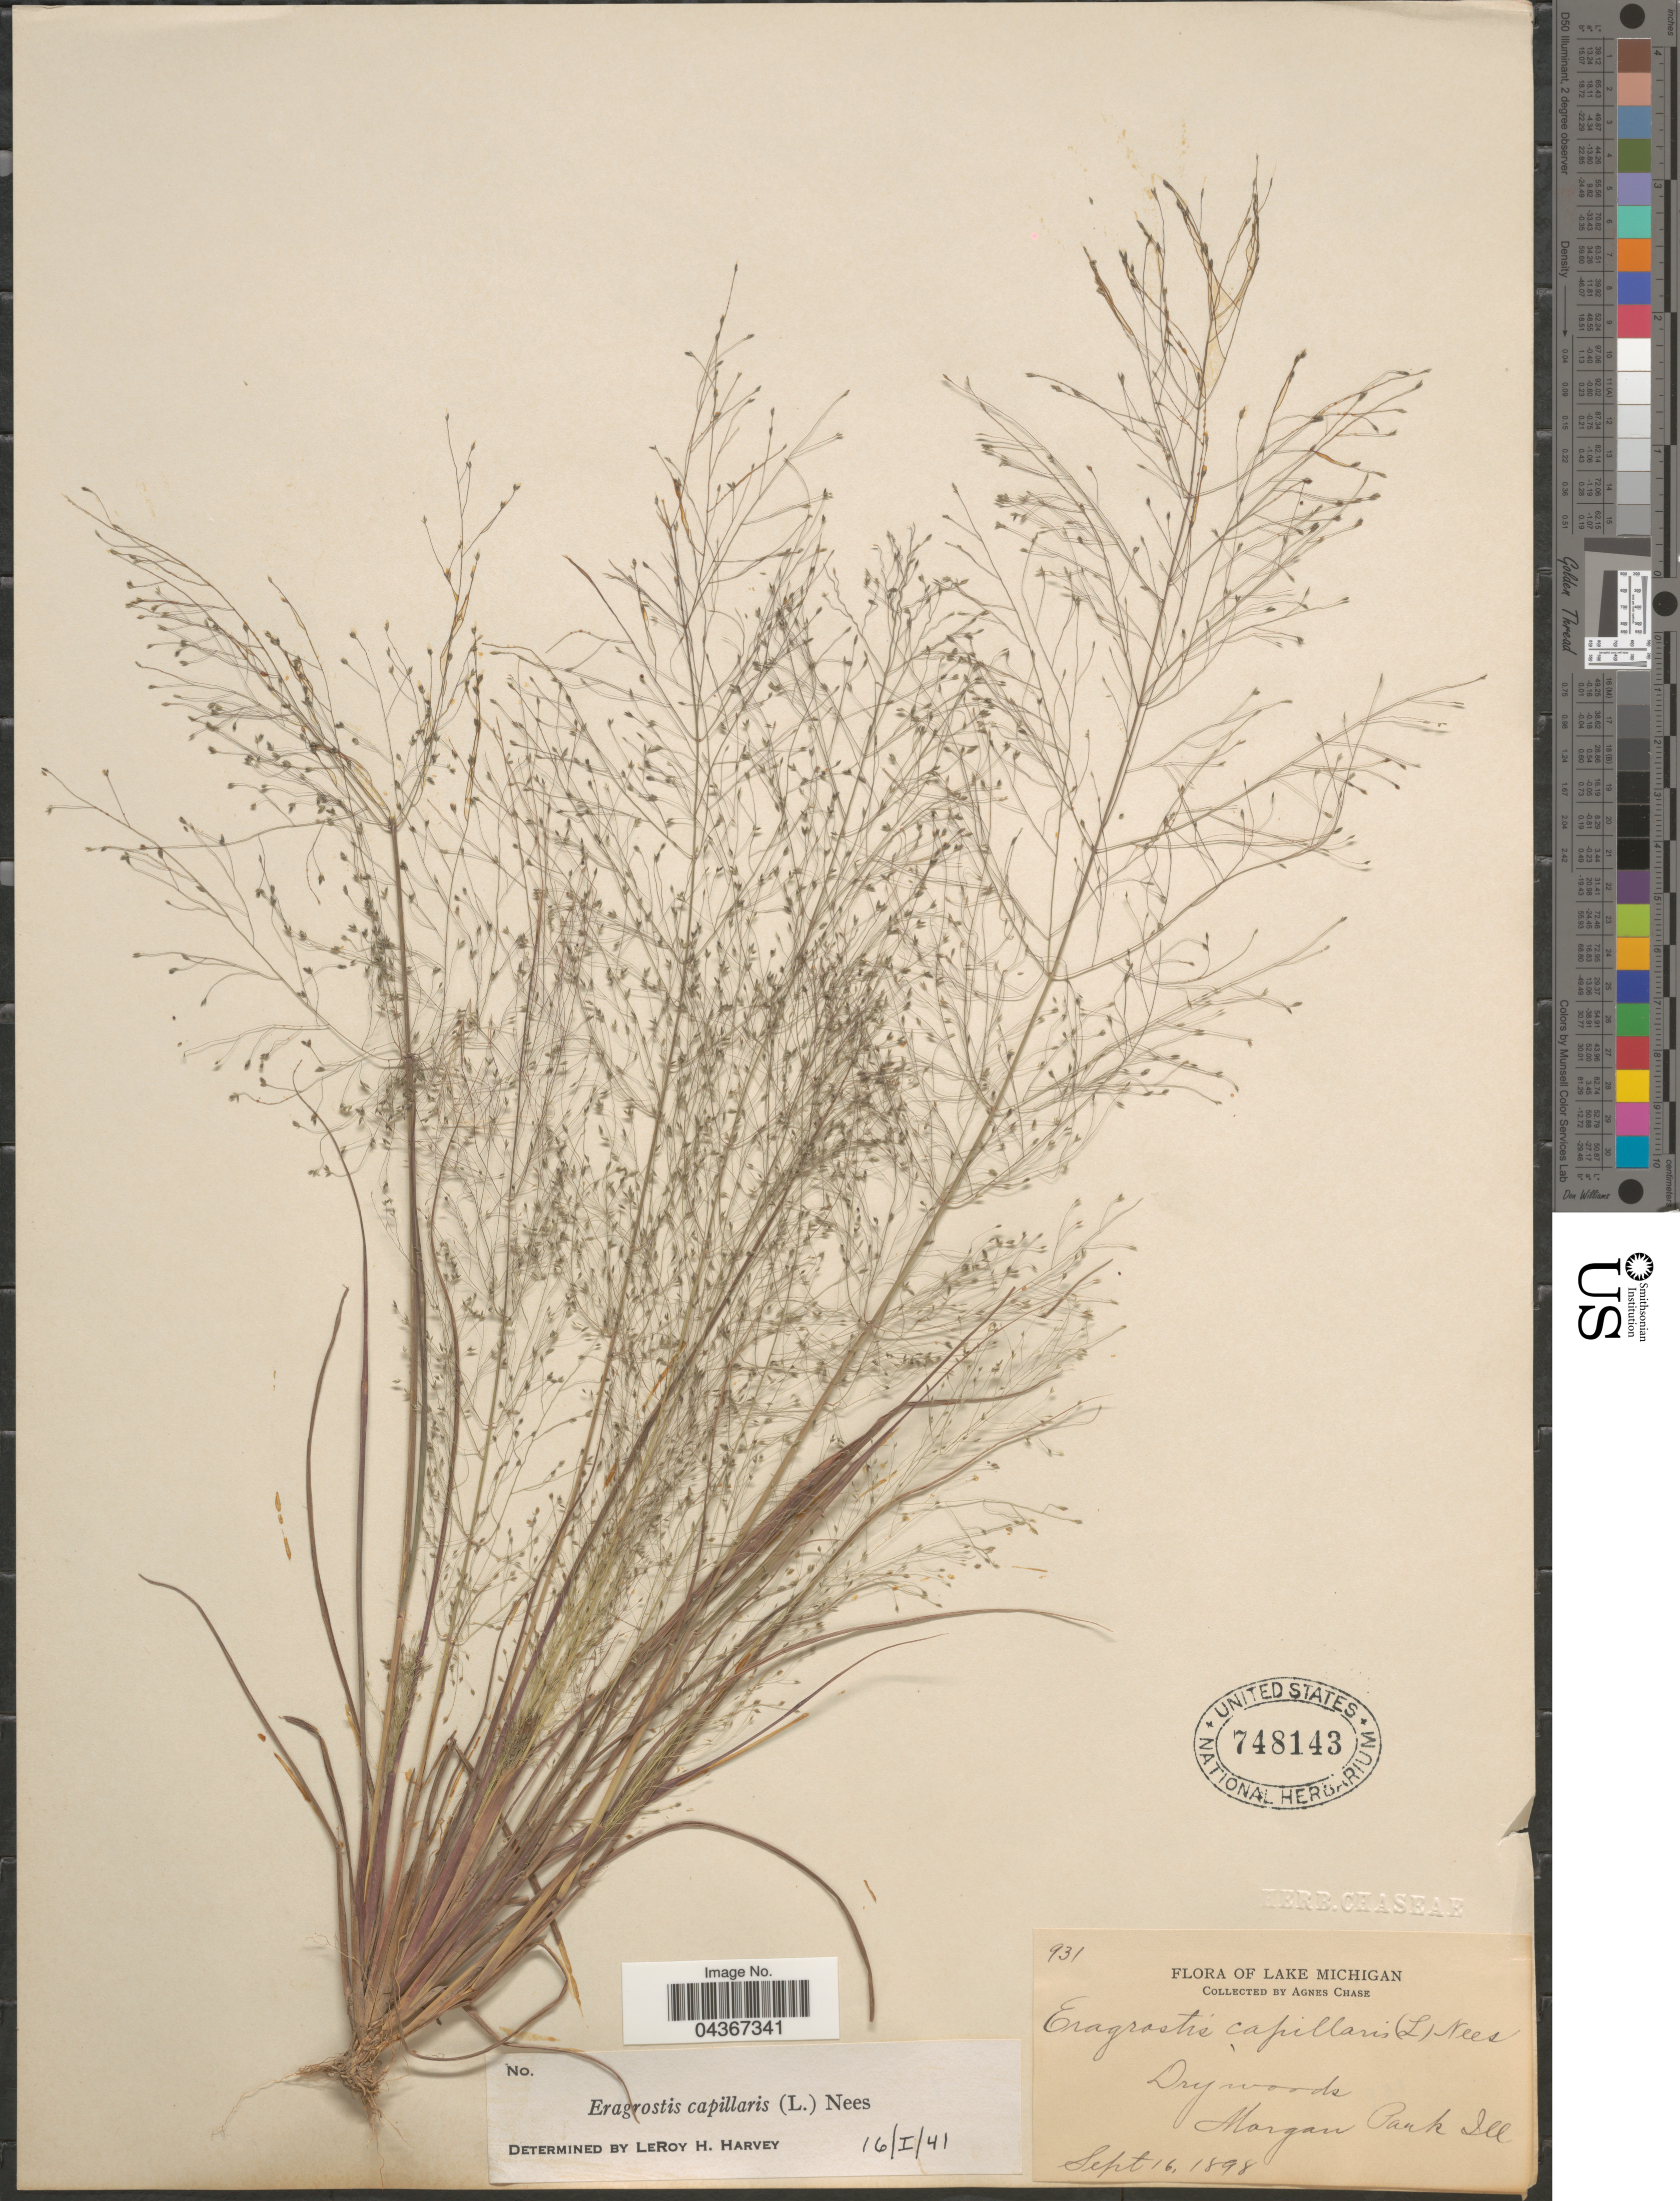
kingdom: Plantae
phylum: Tracheophyta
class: Liliopsida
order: Poales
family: Poaceae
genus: Eragrostis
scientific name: Eragrostis capillaris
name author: (L.) Nees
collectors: A. Chase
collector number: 931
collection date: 1898-09-16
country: United States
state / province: Illinois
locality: Lake Michigan. Dry woods. Morgan Park.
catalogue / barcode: US 748143